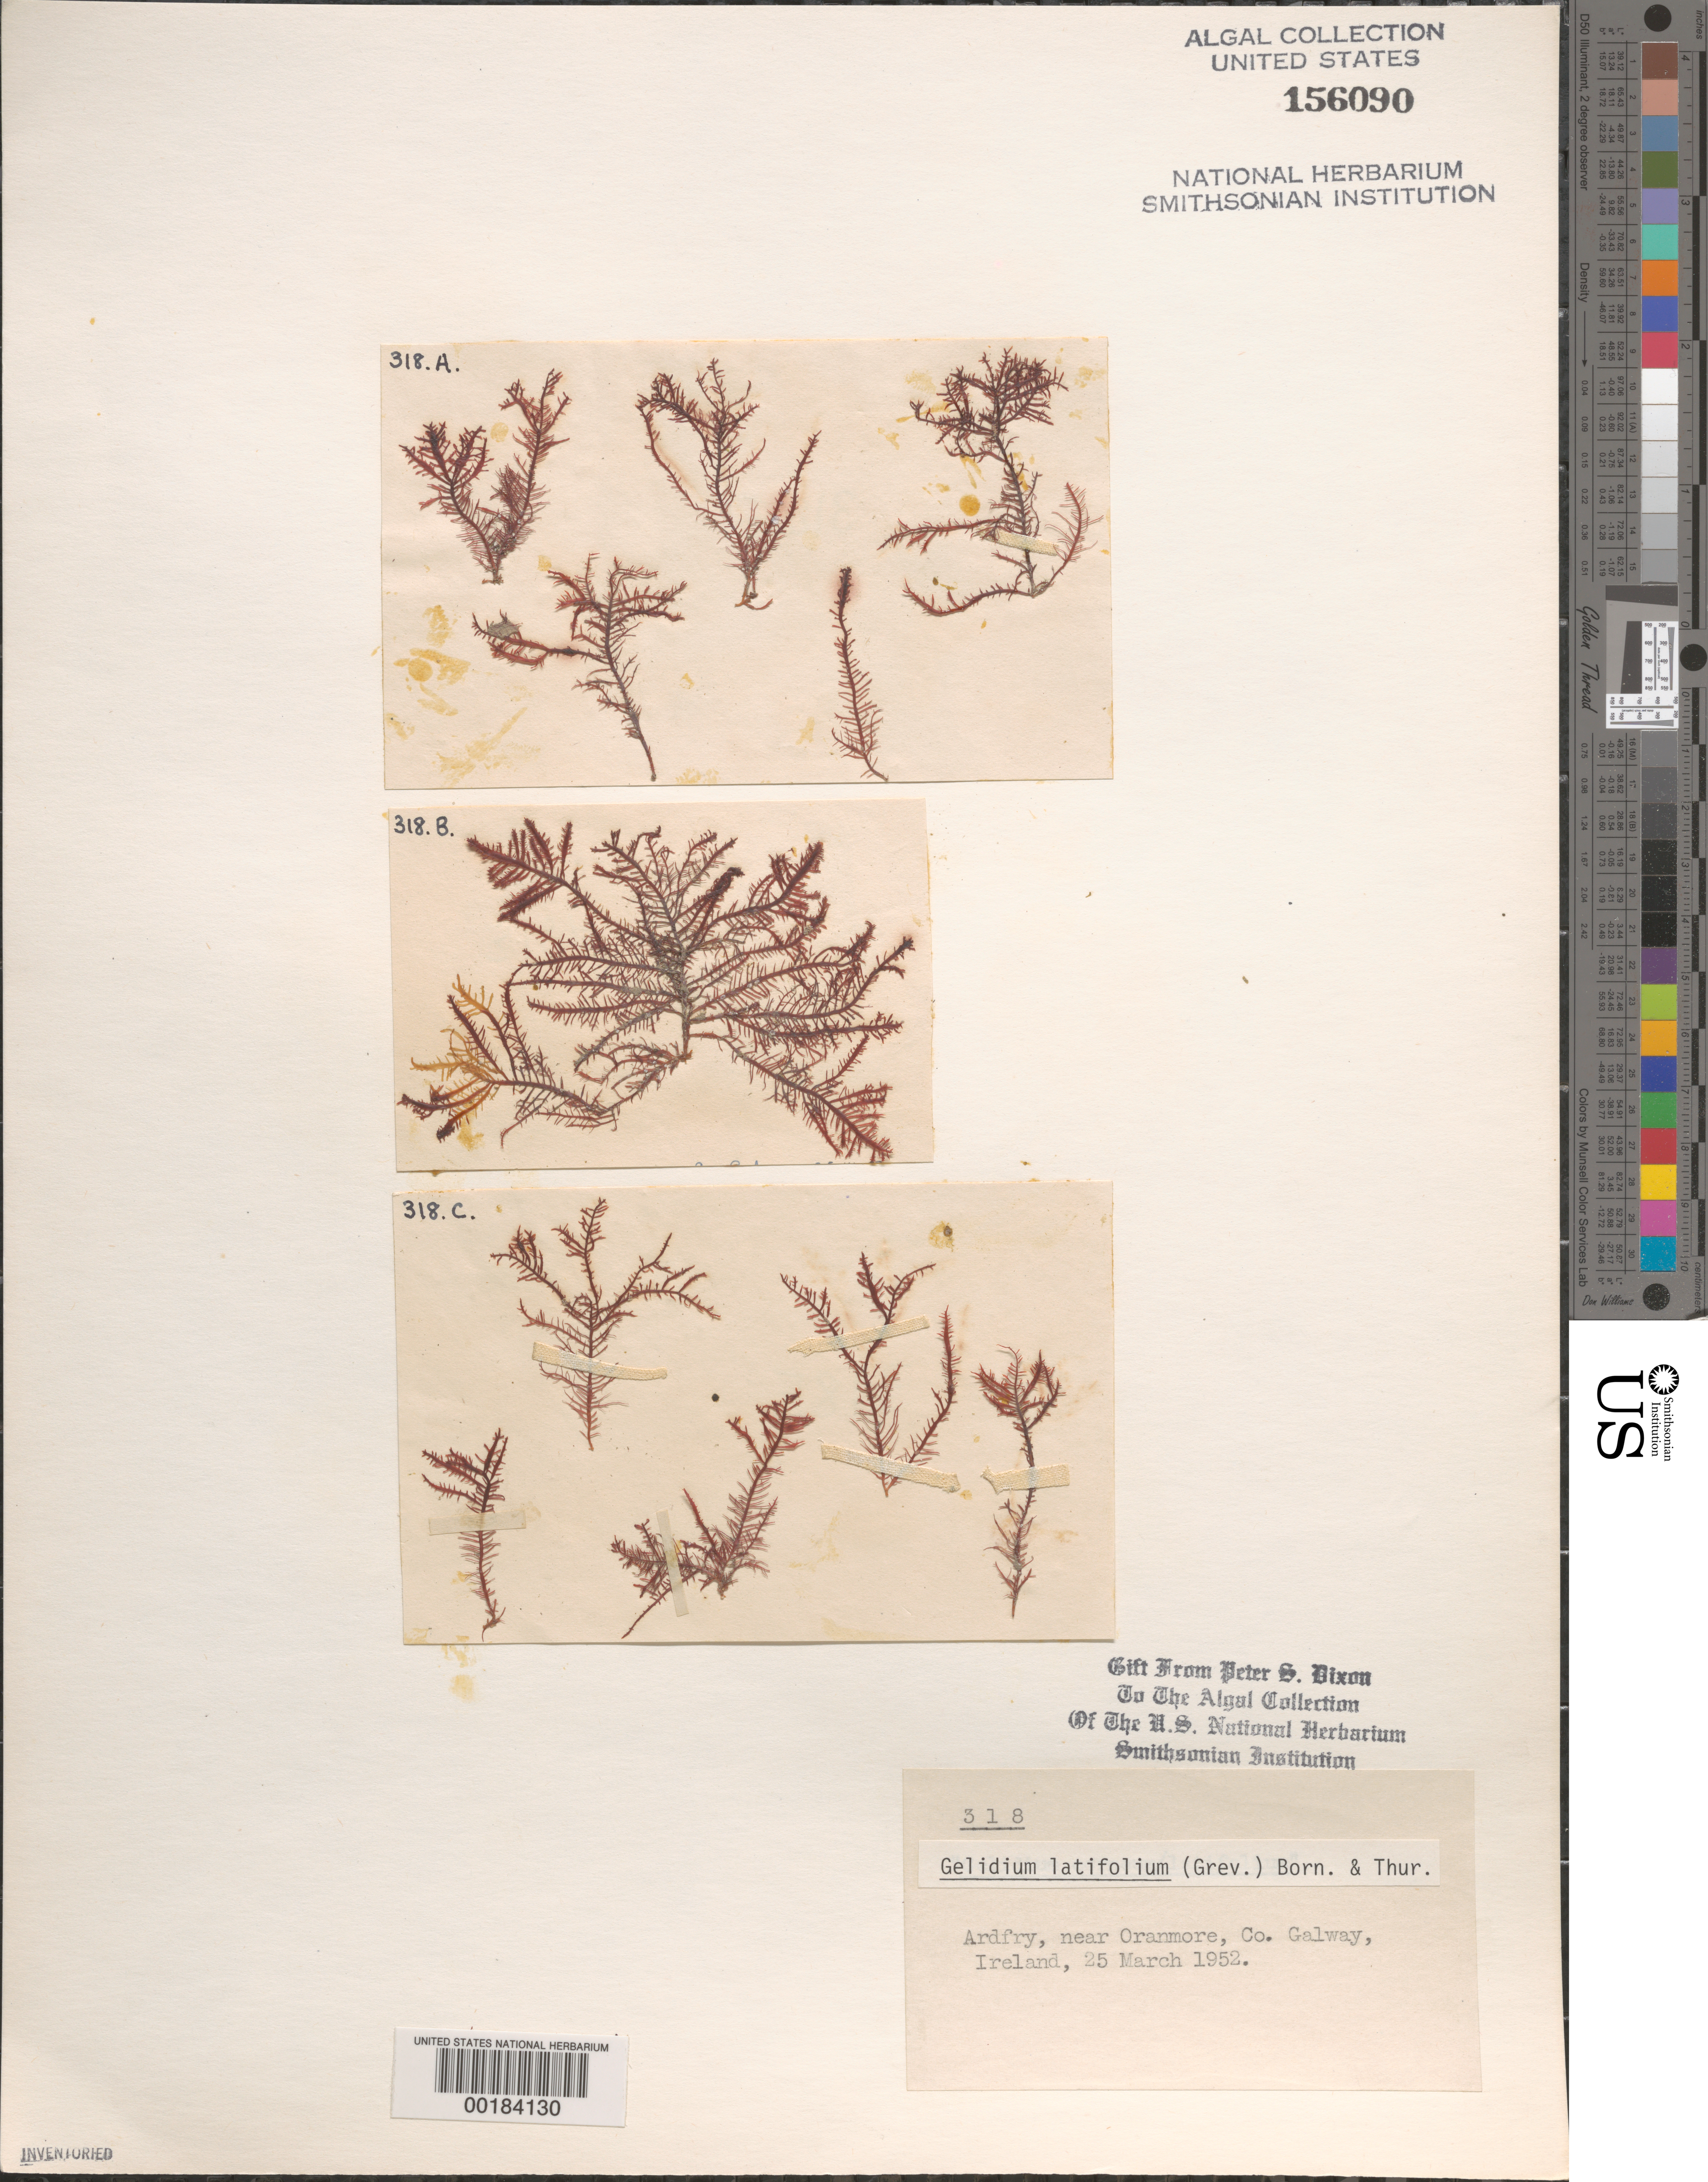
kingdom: Plantae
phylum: Rhodophyta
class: Florideophyceae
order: Gelidiales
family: Gelidiaceae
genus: Gelidium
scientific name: Gelidium spinosum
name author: (S.G. Gmel.) P.C. Silva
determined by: Algae name updating Project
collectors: P. S. Dixon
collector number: PSD 318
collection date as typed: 25 Mar 1952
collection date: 1952-03-25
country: Ireland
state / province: Connaught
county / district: Galway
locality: Ardfry, near Oranmore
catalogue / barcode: US 156090